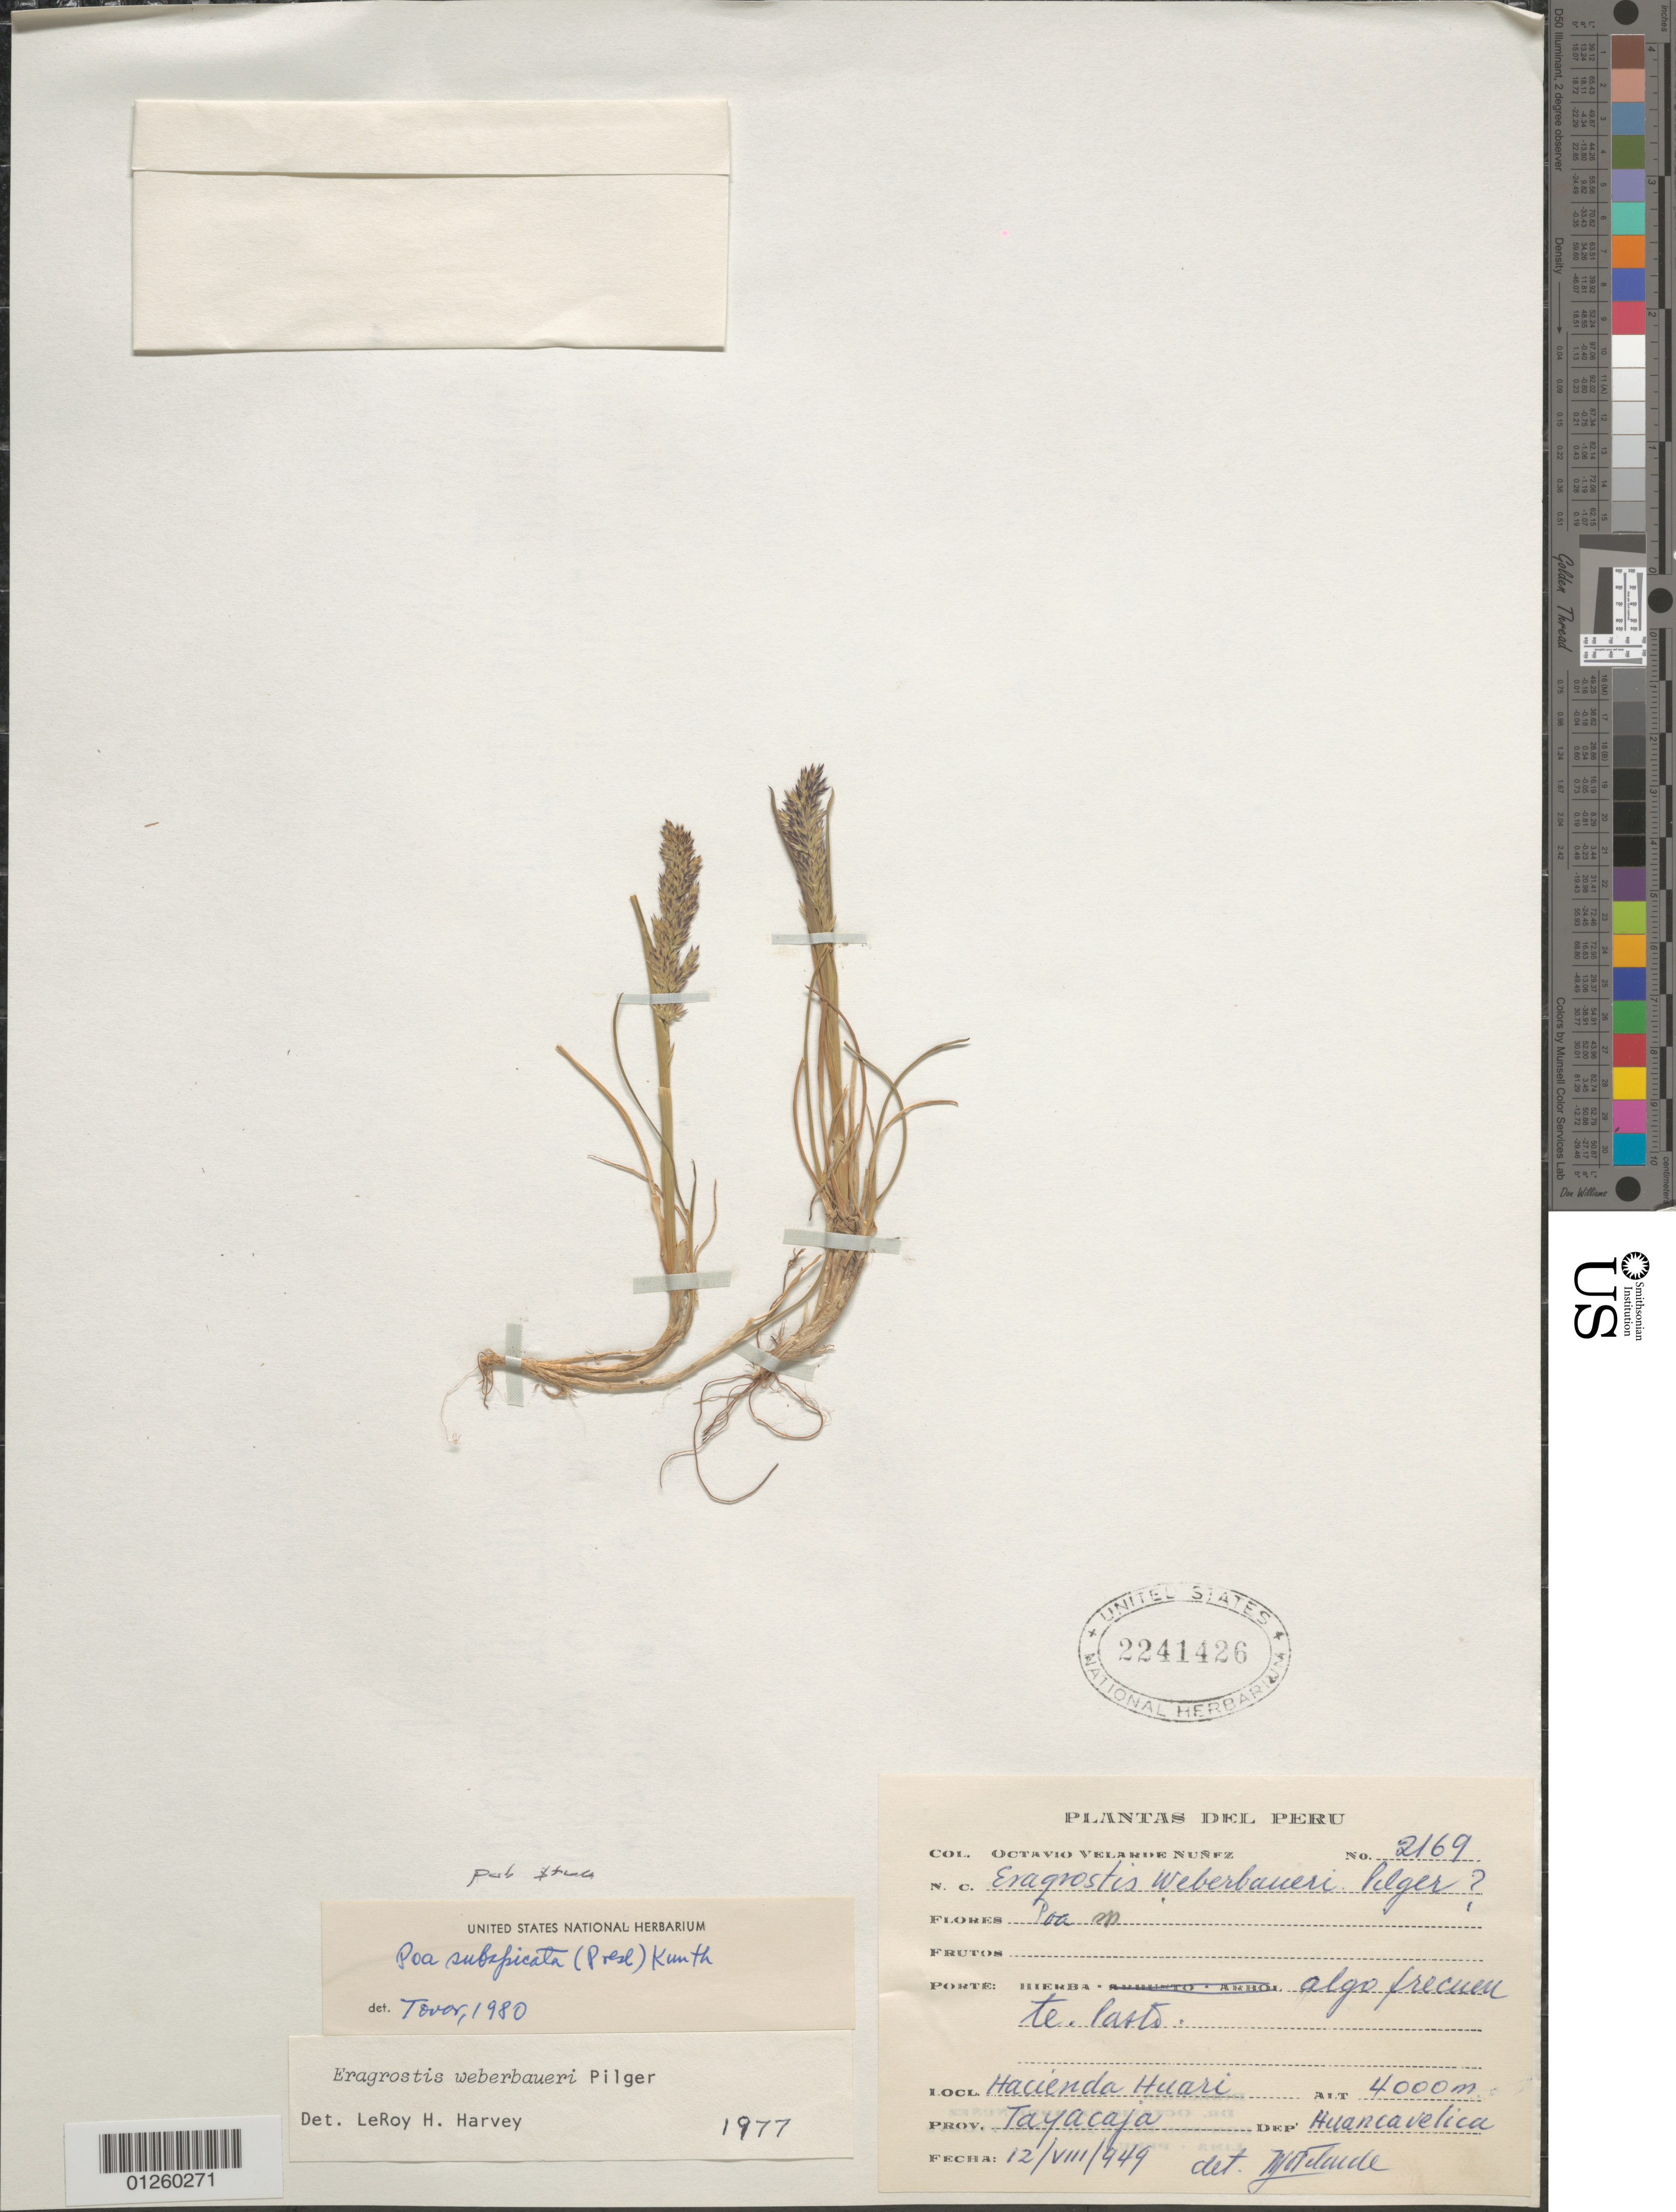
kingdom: Plantae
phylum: Tracheophyta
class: Liliopsida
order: Poales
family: Poaceae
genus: Poa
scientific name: Poa subspicata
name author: (J. Presl) Kunth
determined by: Soreng, Robert J., Research Associate (BOT), Smithsonian Institution - National Museum of Natural History (UNITED STATES)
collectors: O. Velarde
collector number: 2169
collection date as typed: Fecha: 12/VIII/949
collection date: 1949-08-12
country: Peru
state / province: Huancavelica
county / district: Tayacaja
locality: Dep' Huancavelica. Hacienda Huari.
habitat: algo grecuente. Pasto.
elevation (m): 4000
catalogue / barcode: US 2241426